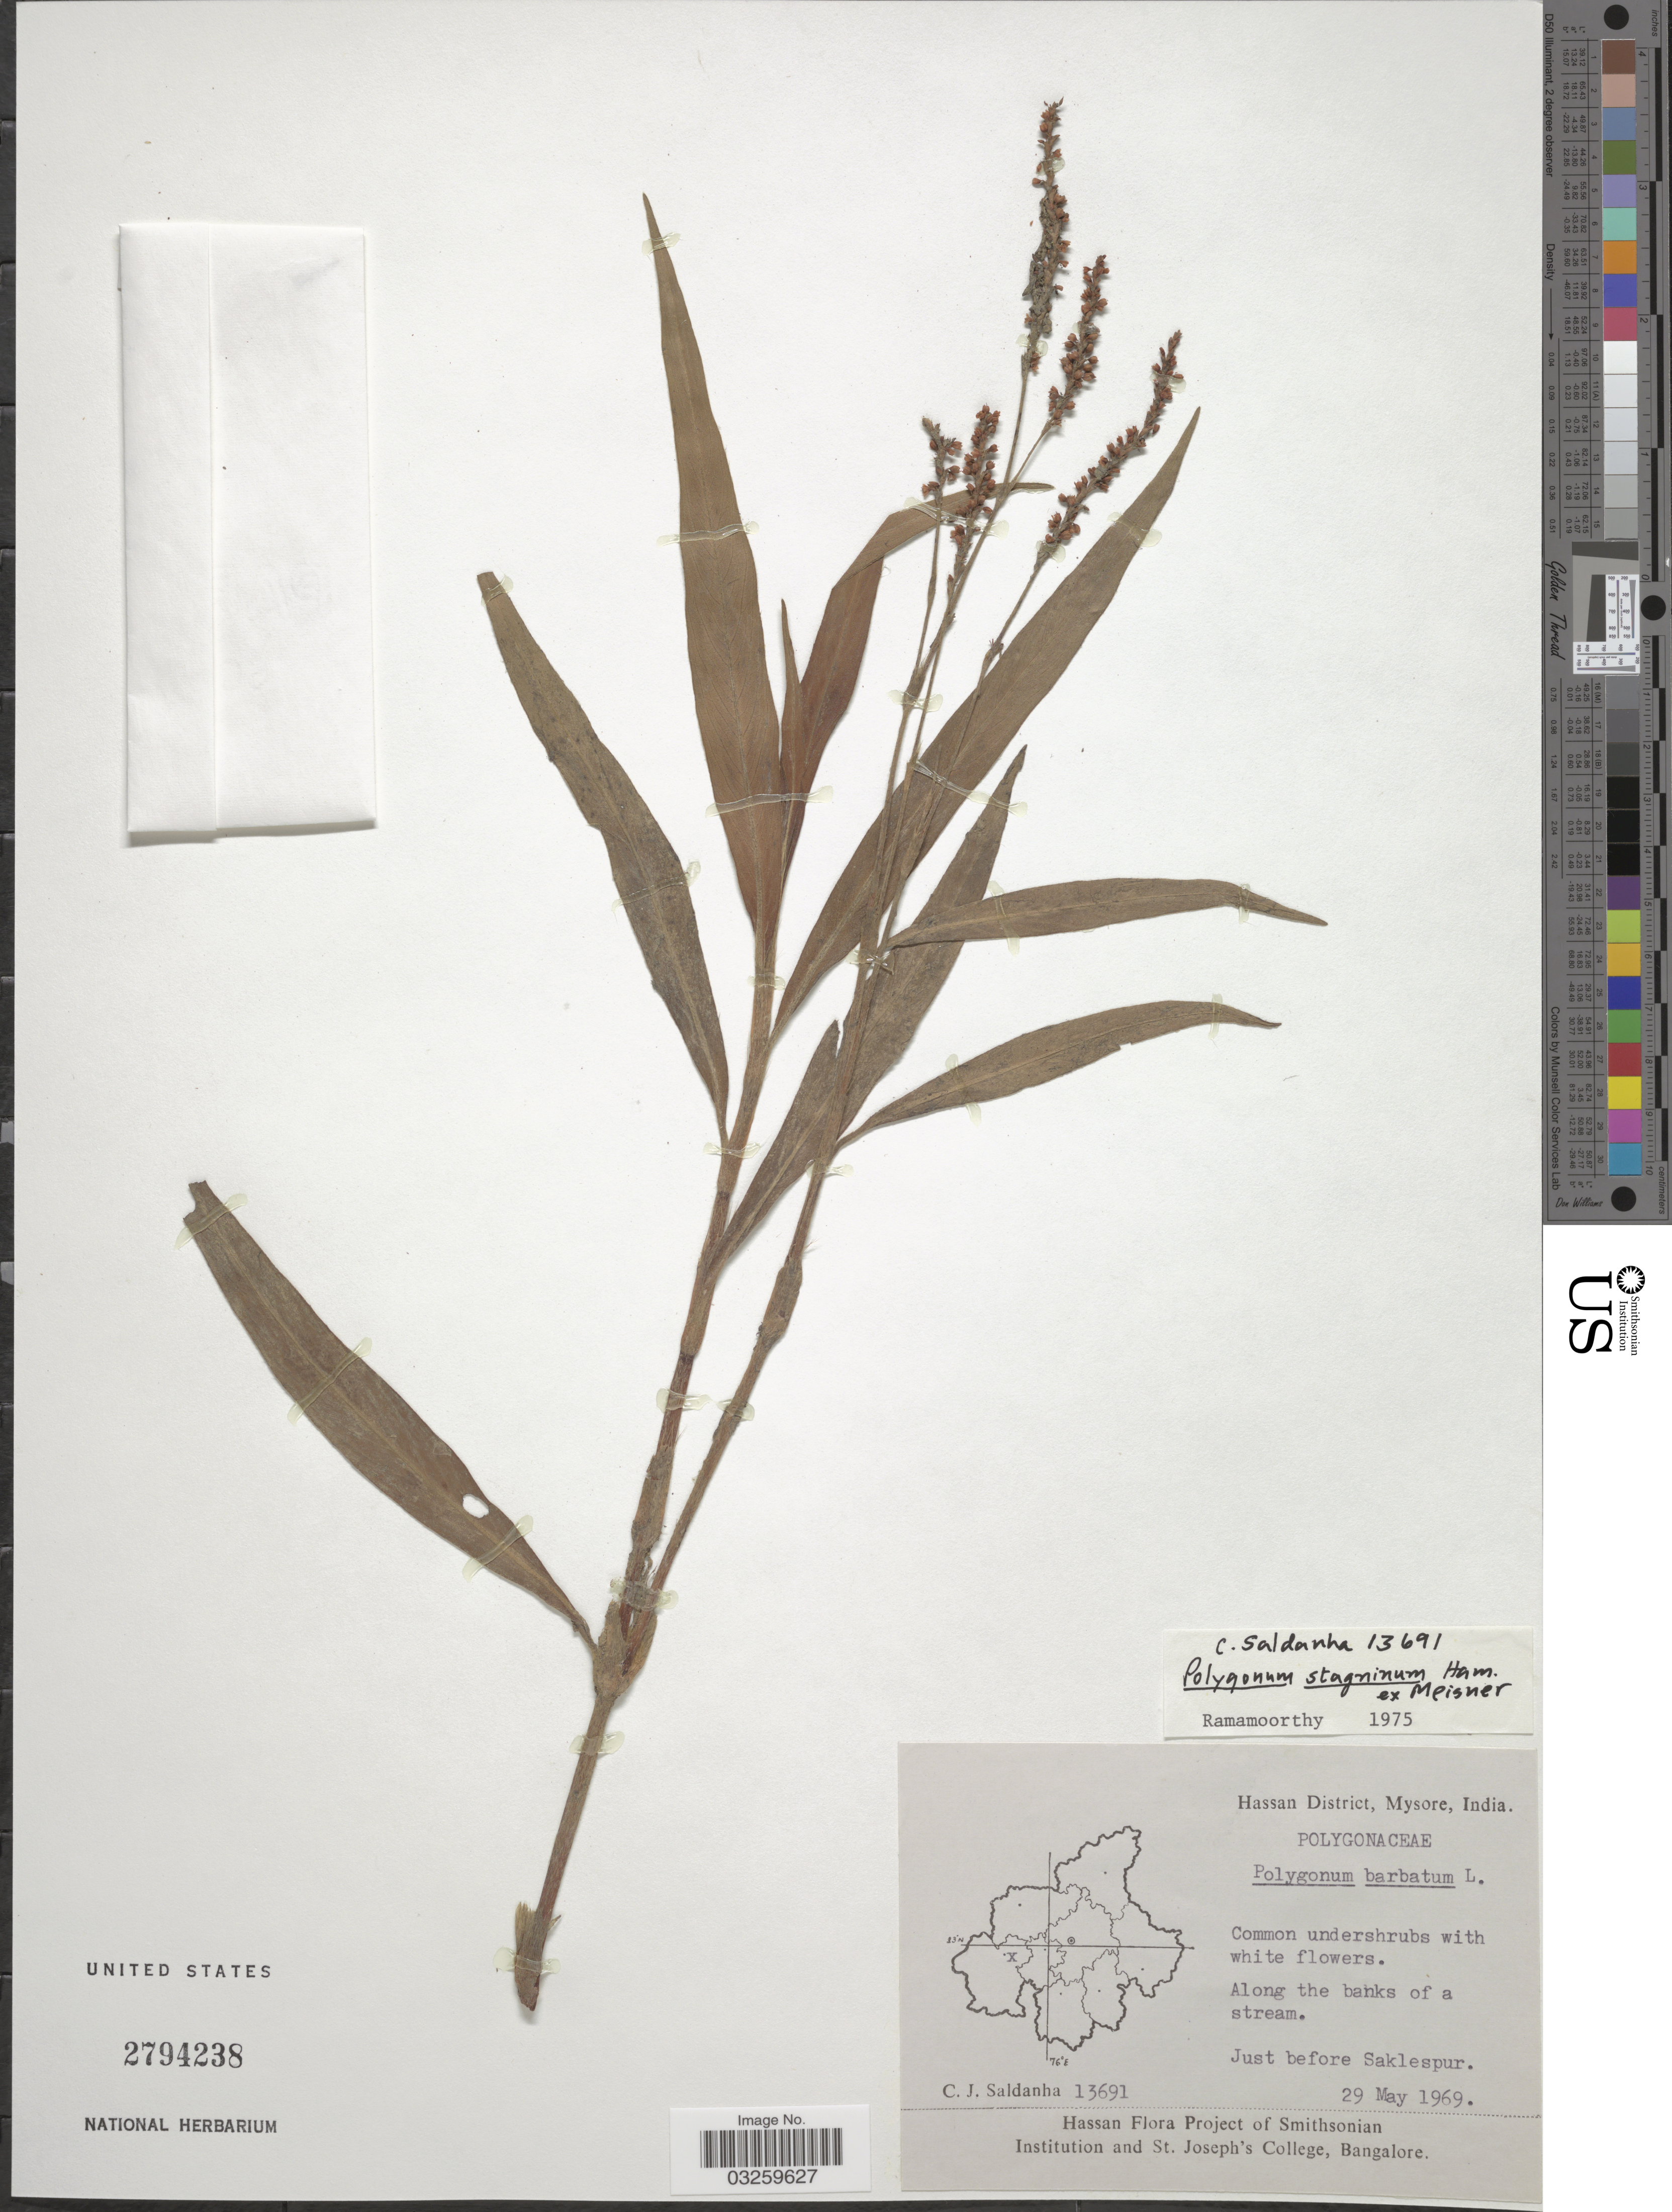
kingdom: Plantae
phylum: Tracheophyta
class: Magnoliopsida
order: Caryophyllales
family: Polygonaceae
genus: Polygonum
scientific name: Polygonum stagninum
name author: Buch.-Ham. ex Meisn.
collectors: C. J. Saldanha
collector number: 13691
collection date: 1969-05-29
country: India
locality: Hassan District, Mysore. Just before Saklespur.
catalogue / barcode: US 2794238